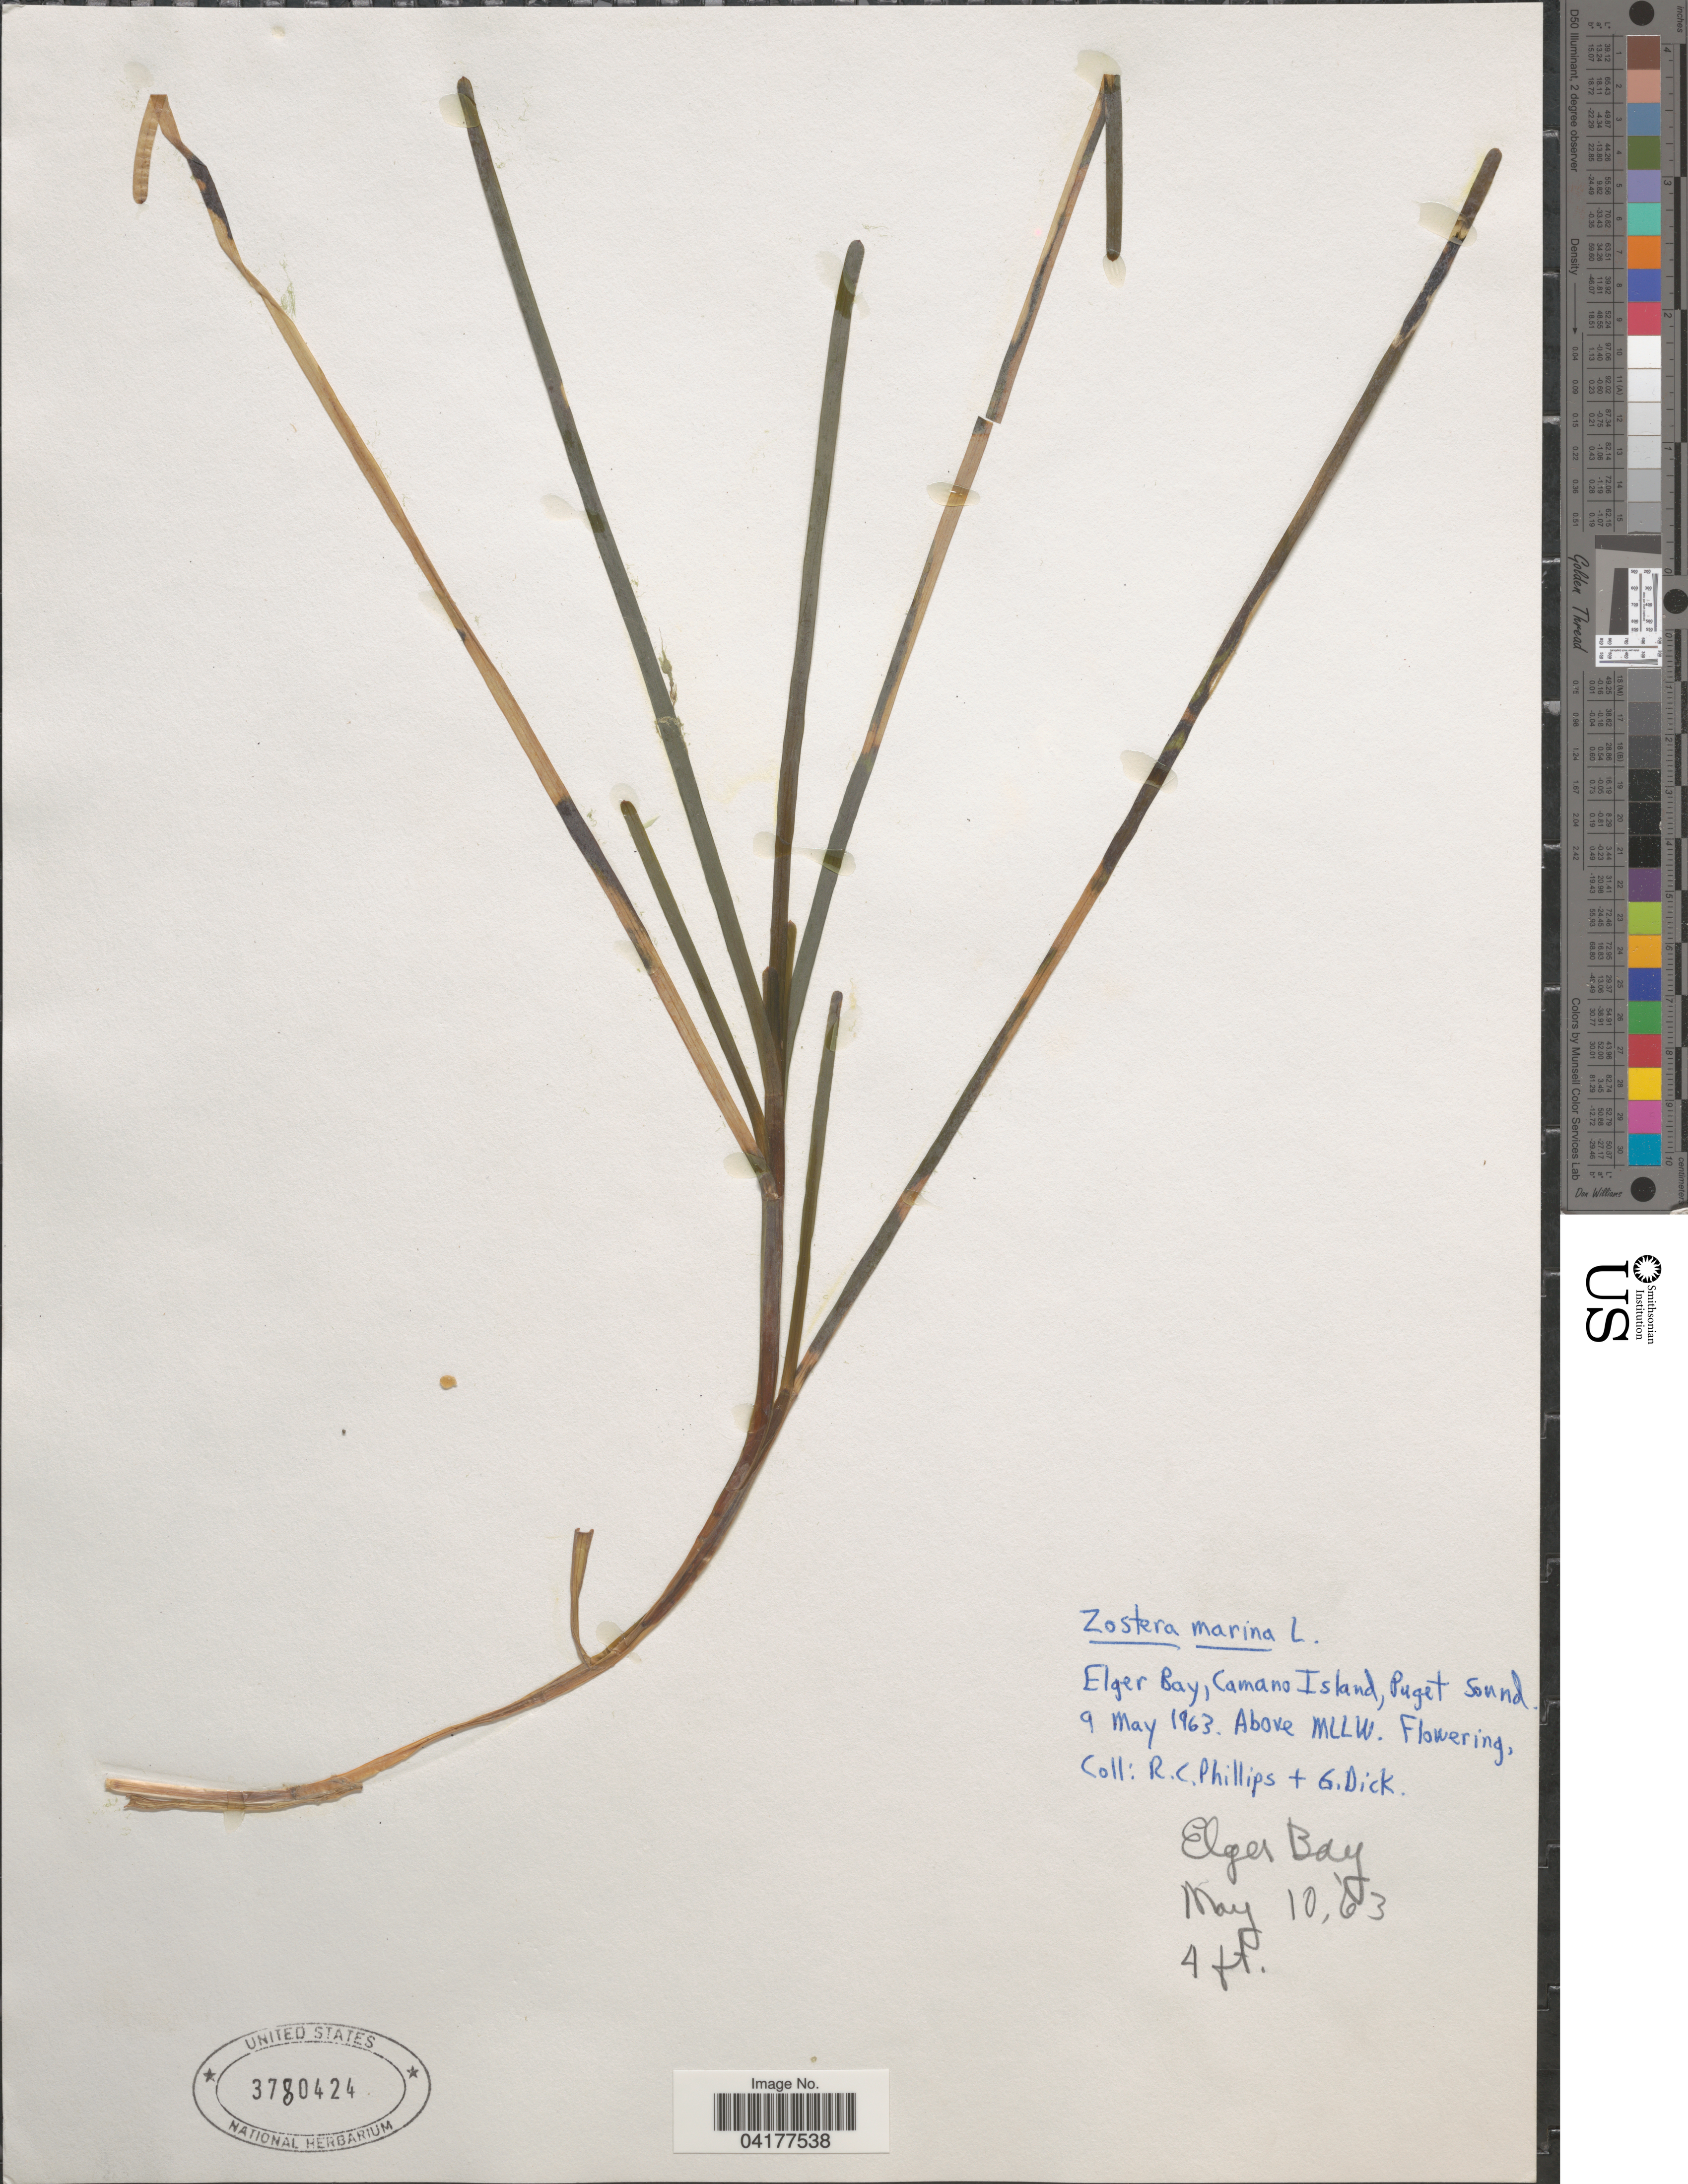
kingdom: Plantae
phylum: Tracheophyta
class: Liliopsida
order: Alismatales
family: Zosteraceae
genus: Zostera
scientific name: Zostera marina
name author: L.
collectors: R. C. Phillips & G. Dick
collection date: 1963-05-09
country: United States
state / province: Washington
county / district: King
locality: Elger Bay, Camano Island, Puget Sound. Above MLLW.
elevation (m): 1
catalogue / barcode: US 3780424